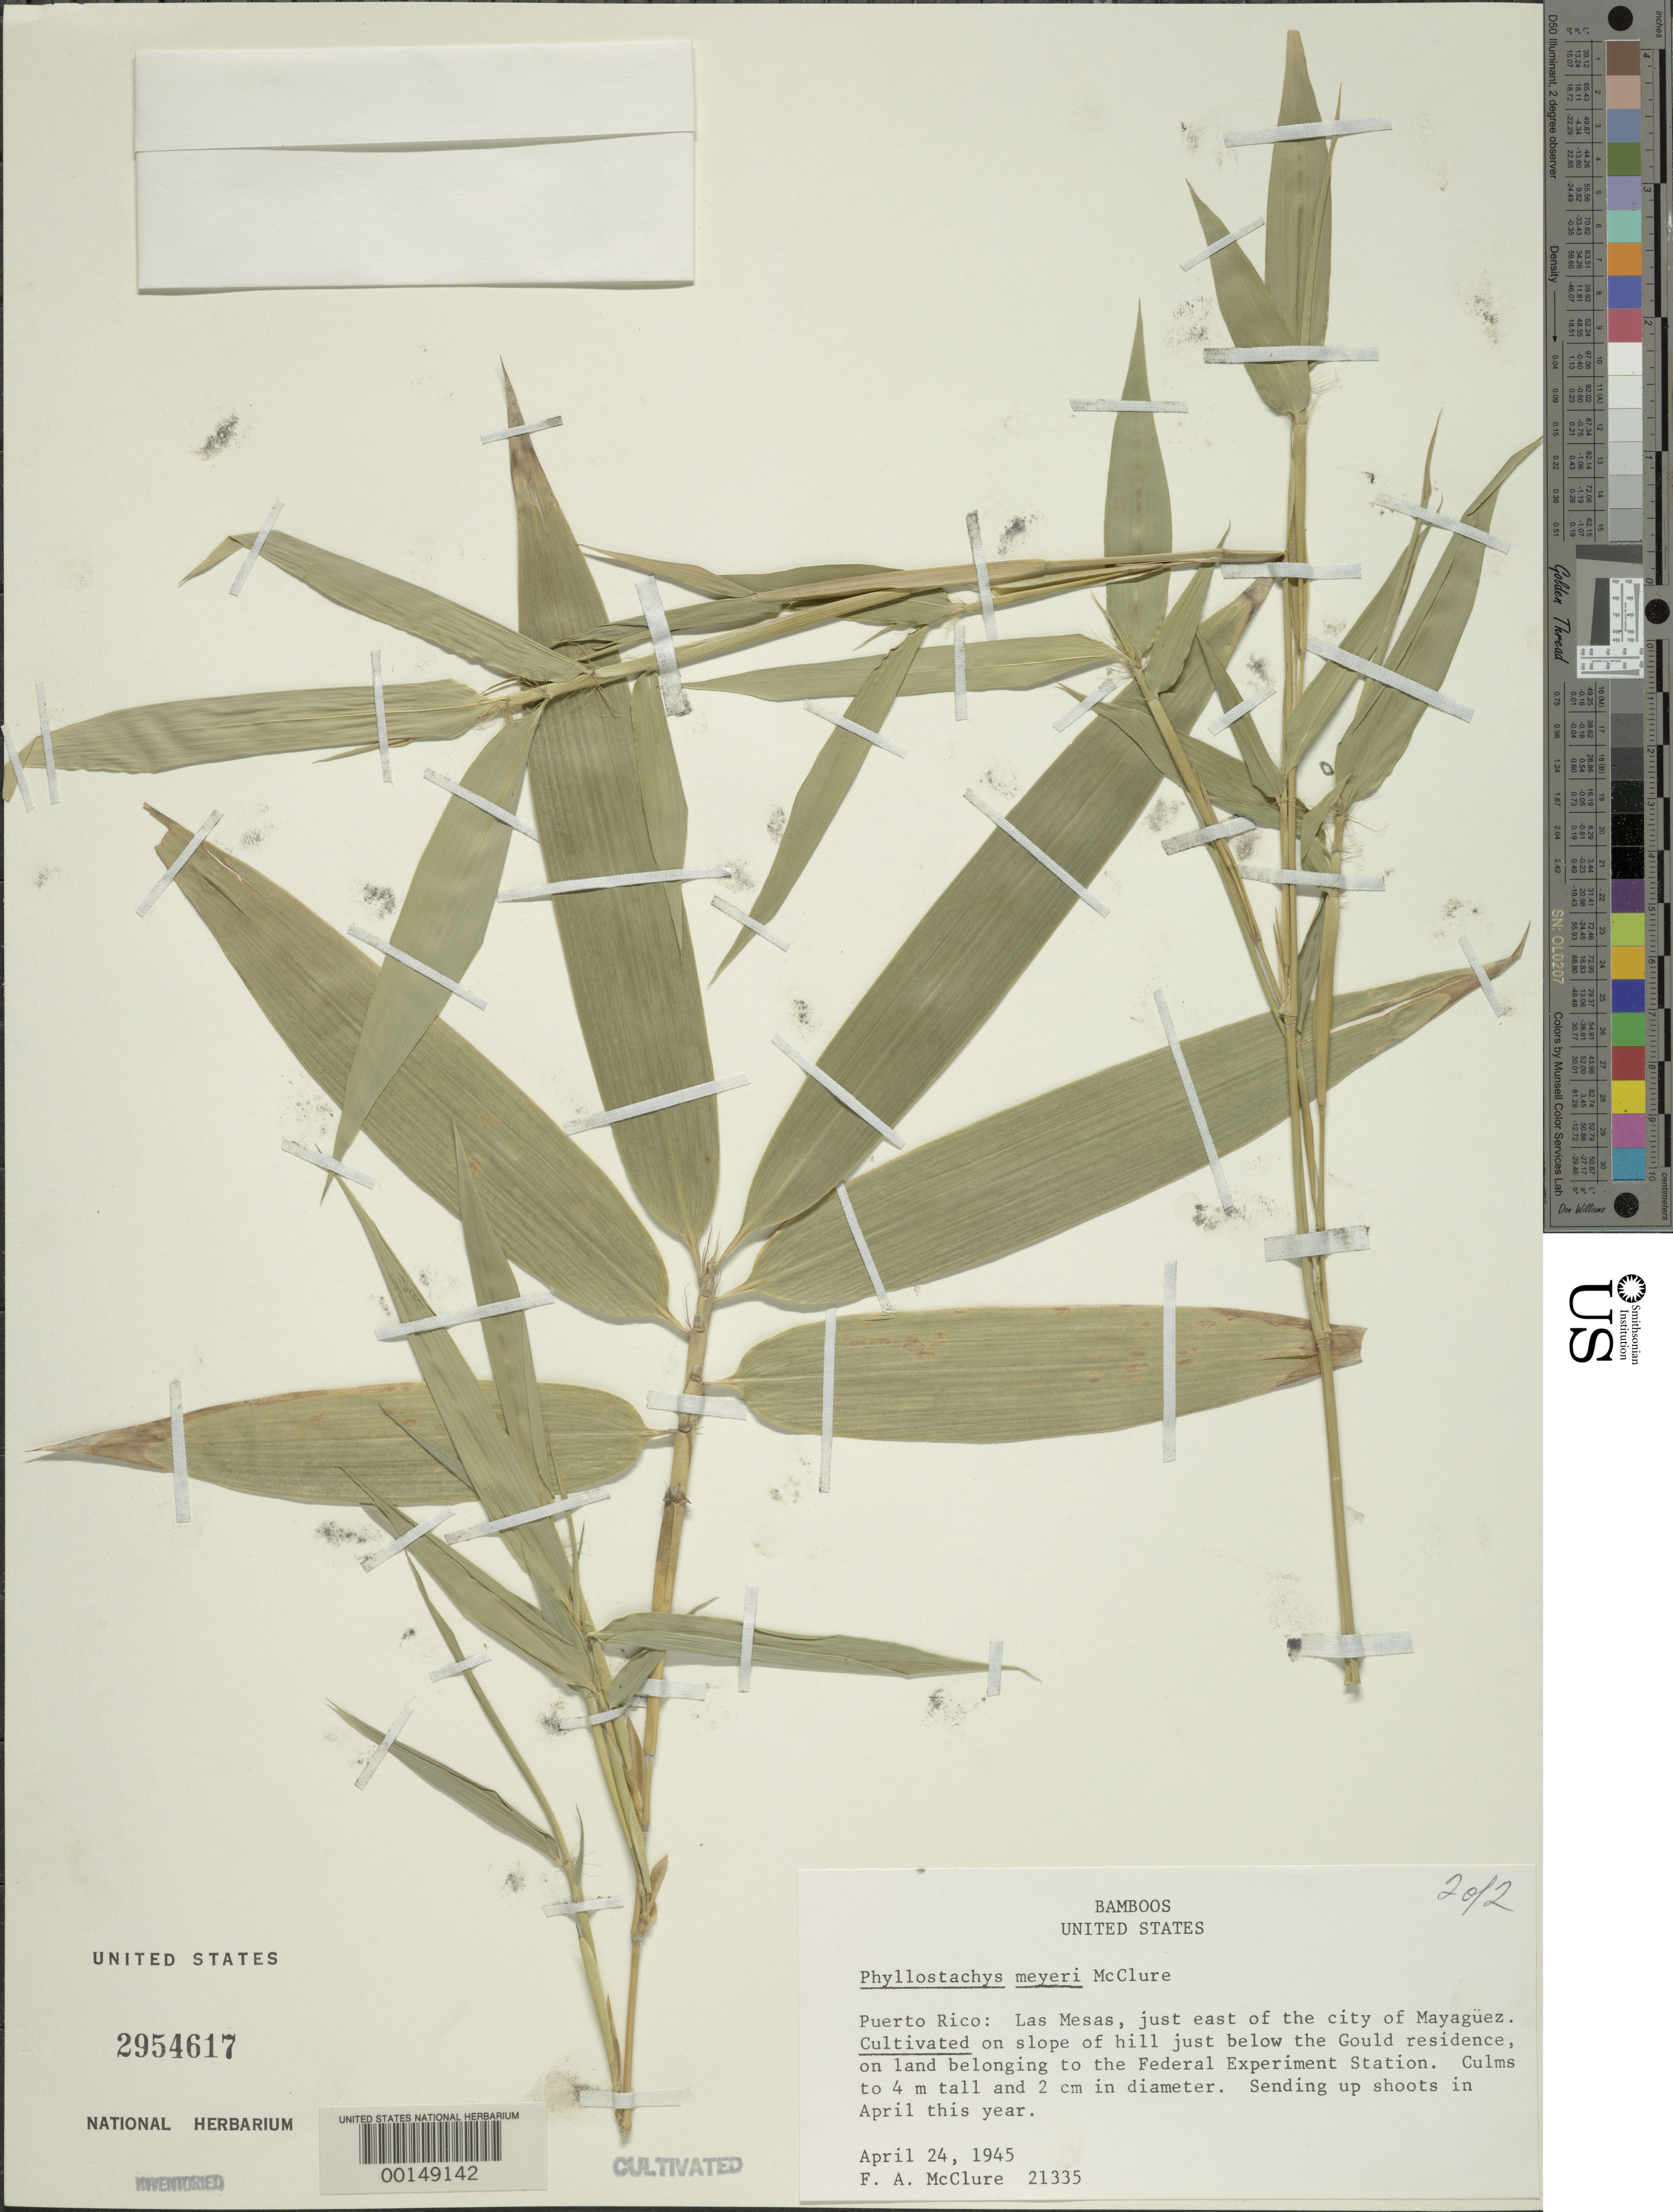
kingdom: Plantae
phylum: Tracheophyta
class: Liliopsida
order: Poales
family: Poaceae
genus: Phyllostachys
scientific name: Phyllostachys meyeri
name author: McClure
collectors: F. A. McClure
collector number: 21335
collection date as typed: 24 Apr 1945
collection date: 1945-04-24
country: Puerto Rico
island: Greater Antilles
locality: Las mesas, federal experiment station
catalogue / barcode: US 2954617